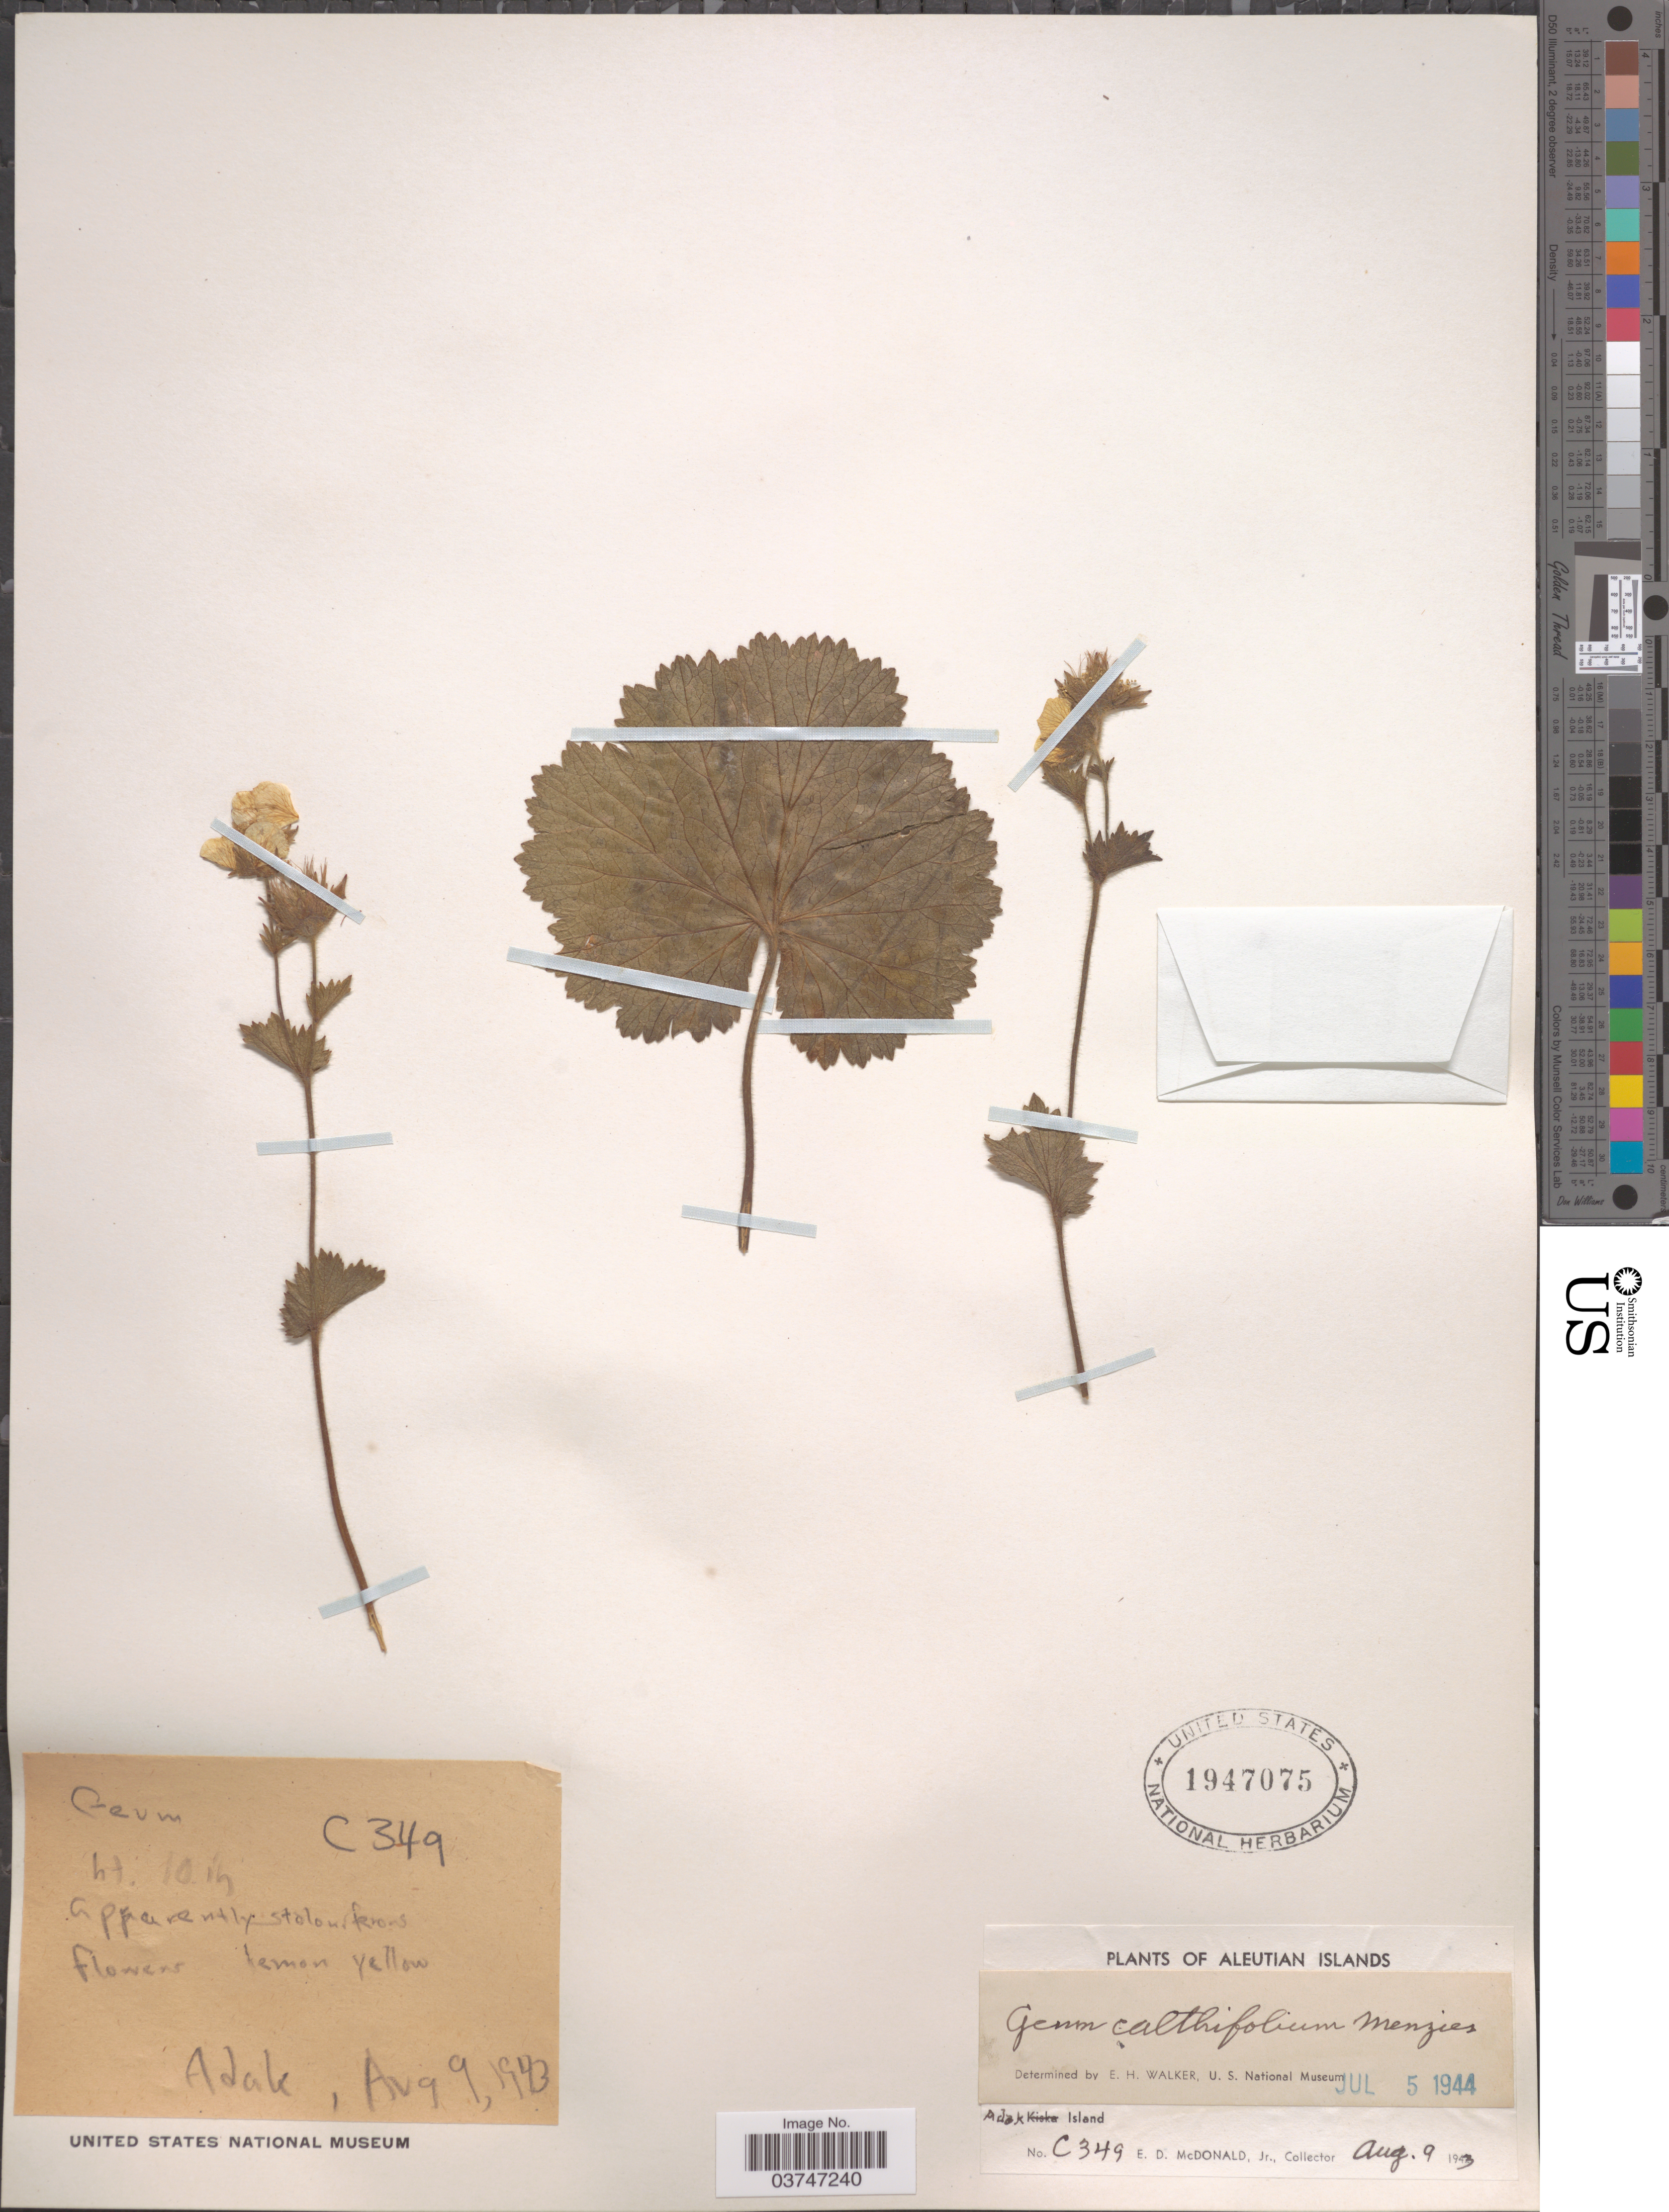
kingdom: Plantae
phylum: Tracheophyta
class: Magnoliopsida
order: Rosales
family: Rosaceae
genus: Geum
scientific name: Geum calthifolium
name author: Menzies ex Sm.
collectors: E. D. McDonald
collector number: C349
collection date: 1943-08-09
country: United States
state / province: Alaska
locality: Aleutian Islands. Adak Island.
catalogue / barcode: US 1947075